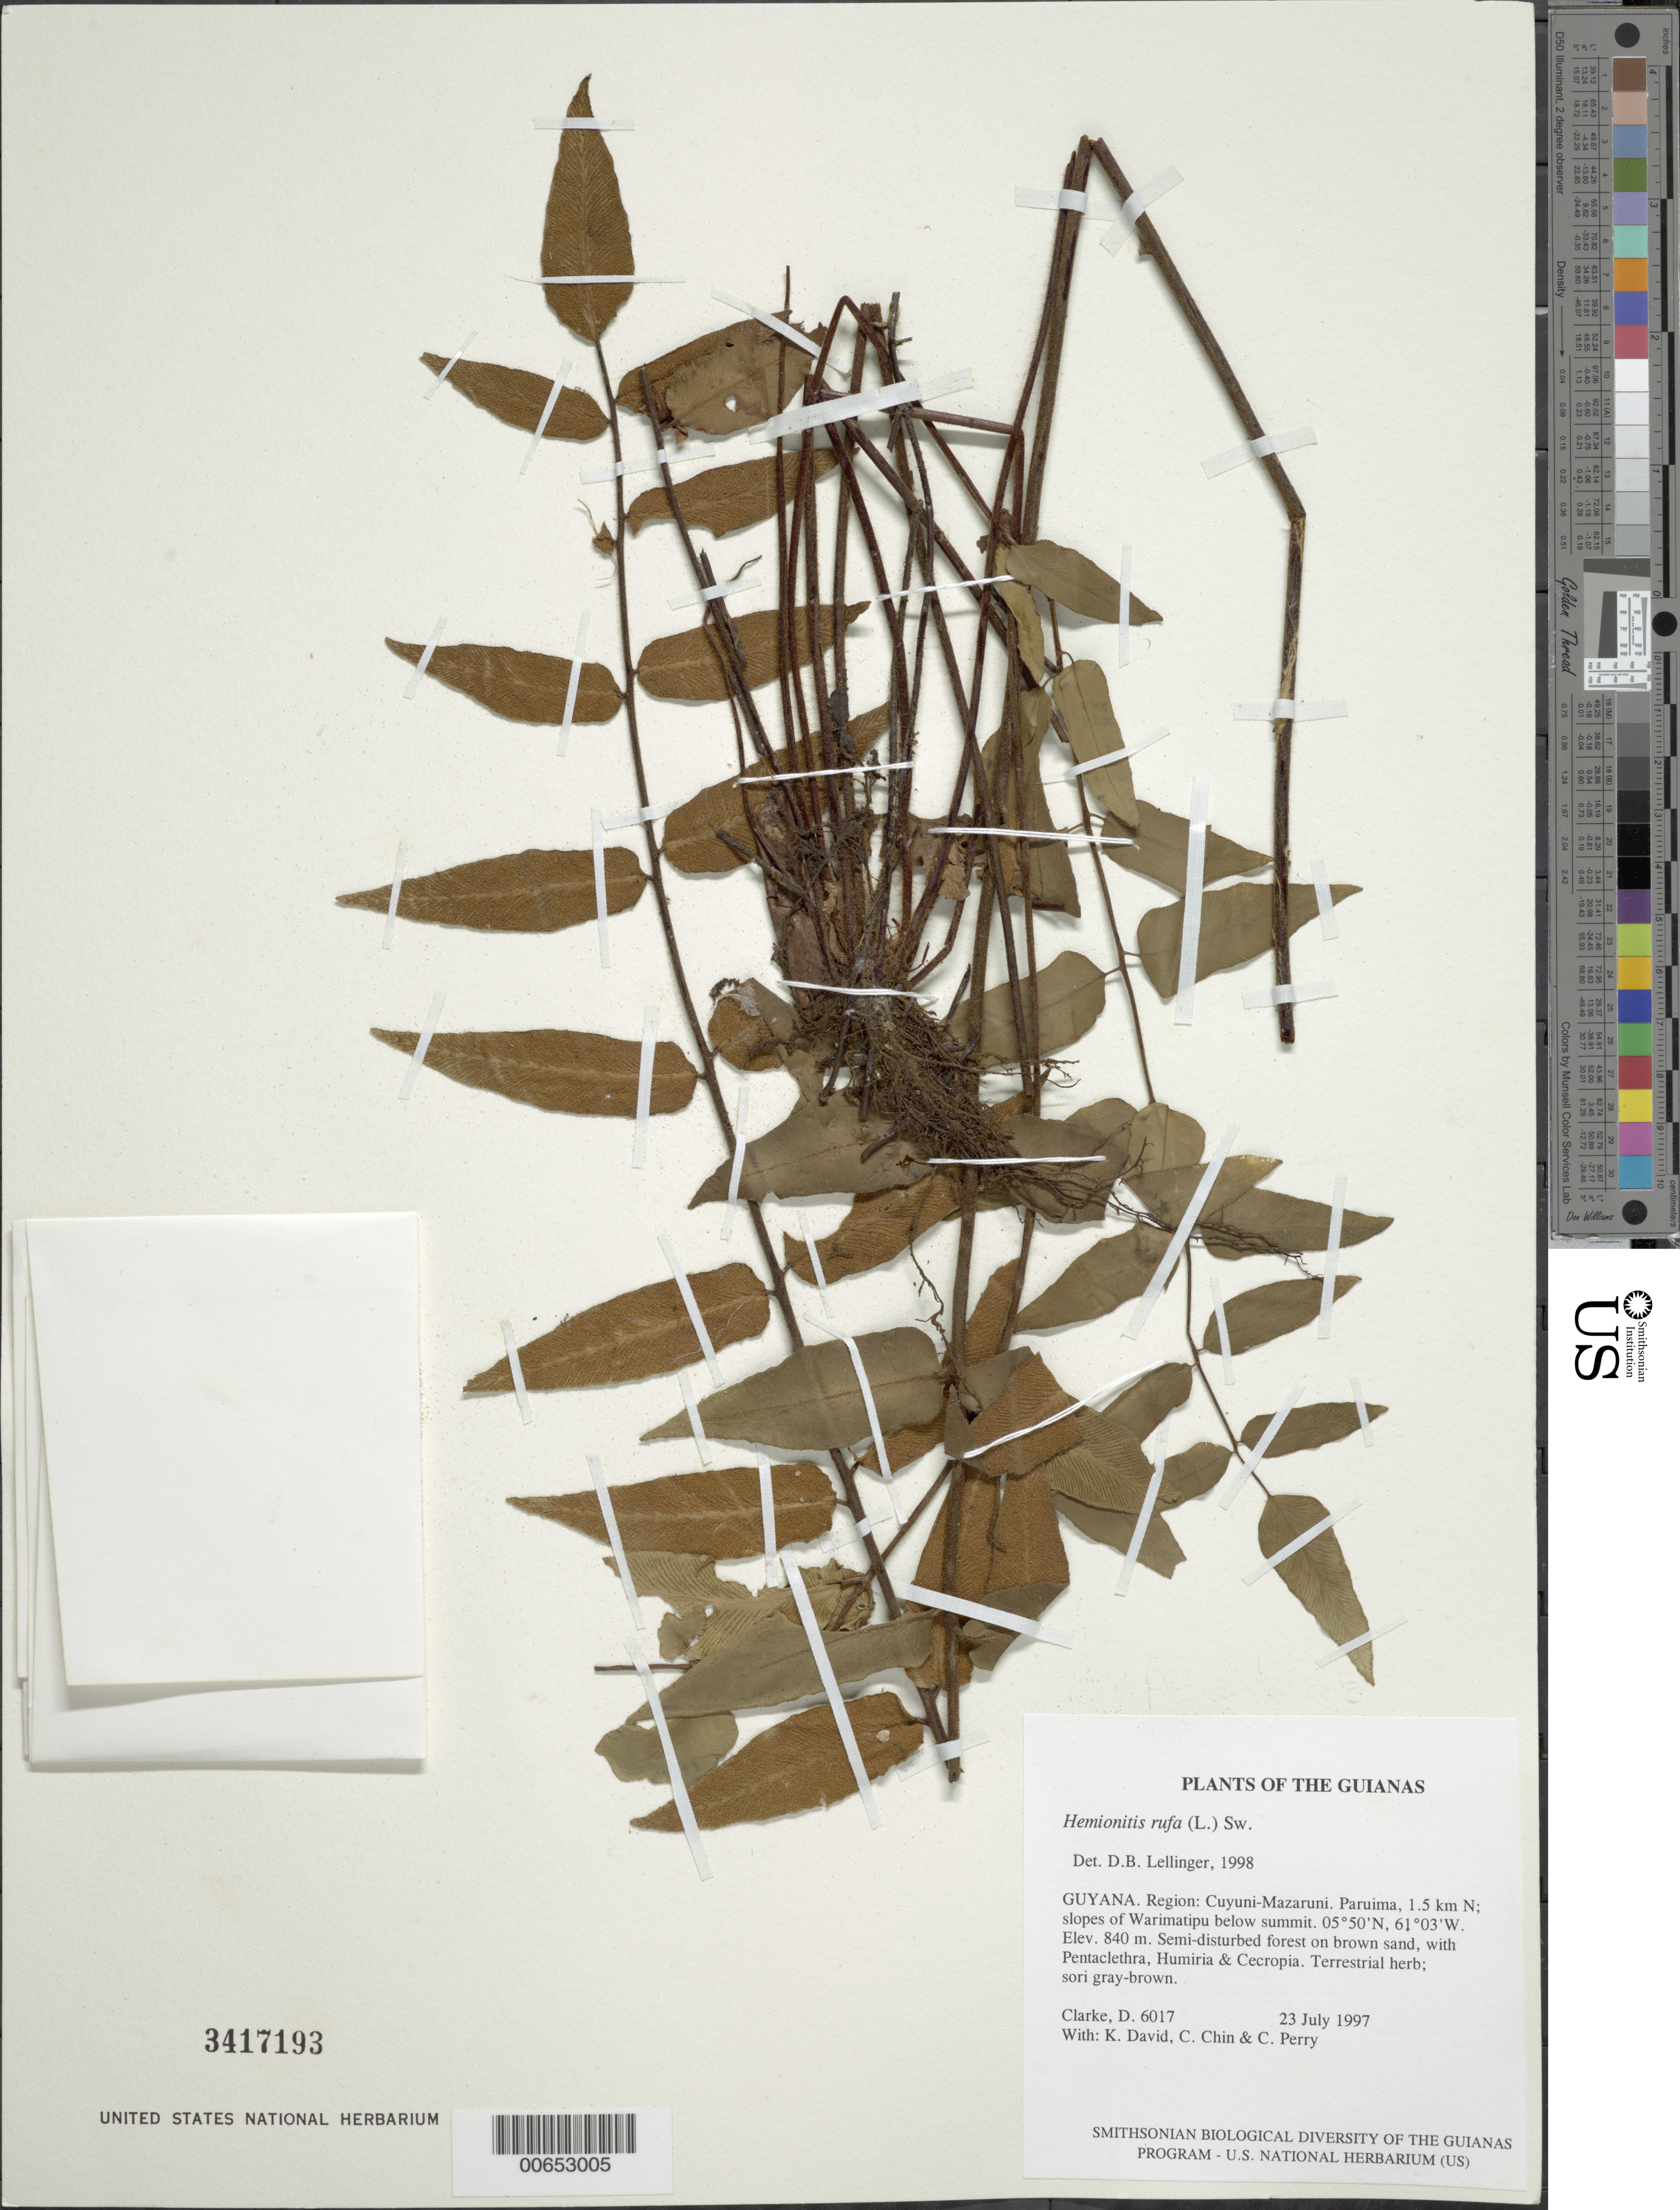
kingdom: Plantae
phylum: Tracheophyta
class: Polypodiopsida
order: Polypodiales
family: Pteridaceae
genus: Hemionitis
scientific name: Hemionitis rufa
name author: (L.) Sw.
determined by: Lellinger, David B., (BOT), Smithsonian Institution - National Museum of Natural History (UNITED STATES)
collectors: H. D. Clarke, K. David, C. Chin & C. Perry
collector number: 6017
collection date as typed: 23 July 1997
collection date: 1997-07-23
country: Guyana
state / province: Cuyuni-Mazaruni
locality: Paruima, 1.5 km N; slopes of Warimatipu below summit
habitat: Semi-disturbed forest on brown sand, with Pentaclethra, Humiria & Cecropia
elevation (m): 840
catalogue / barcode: US 3417193